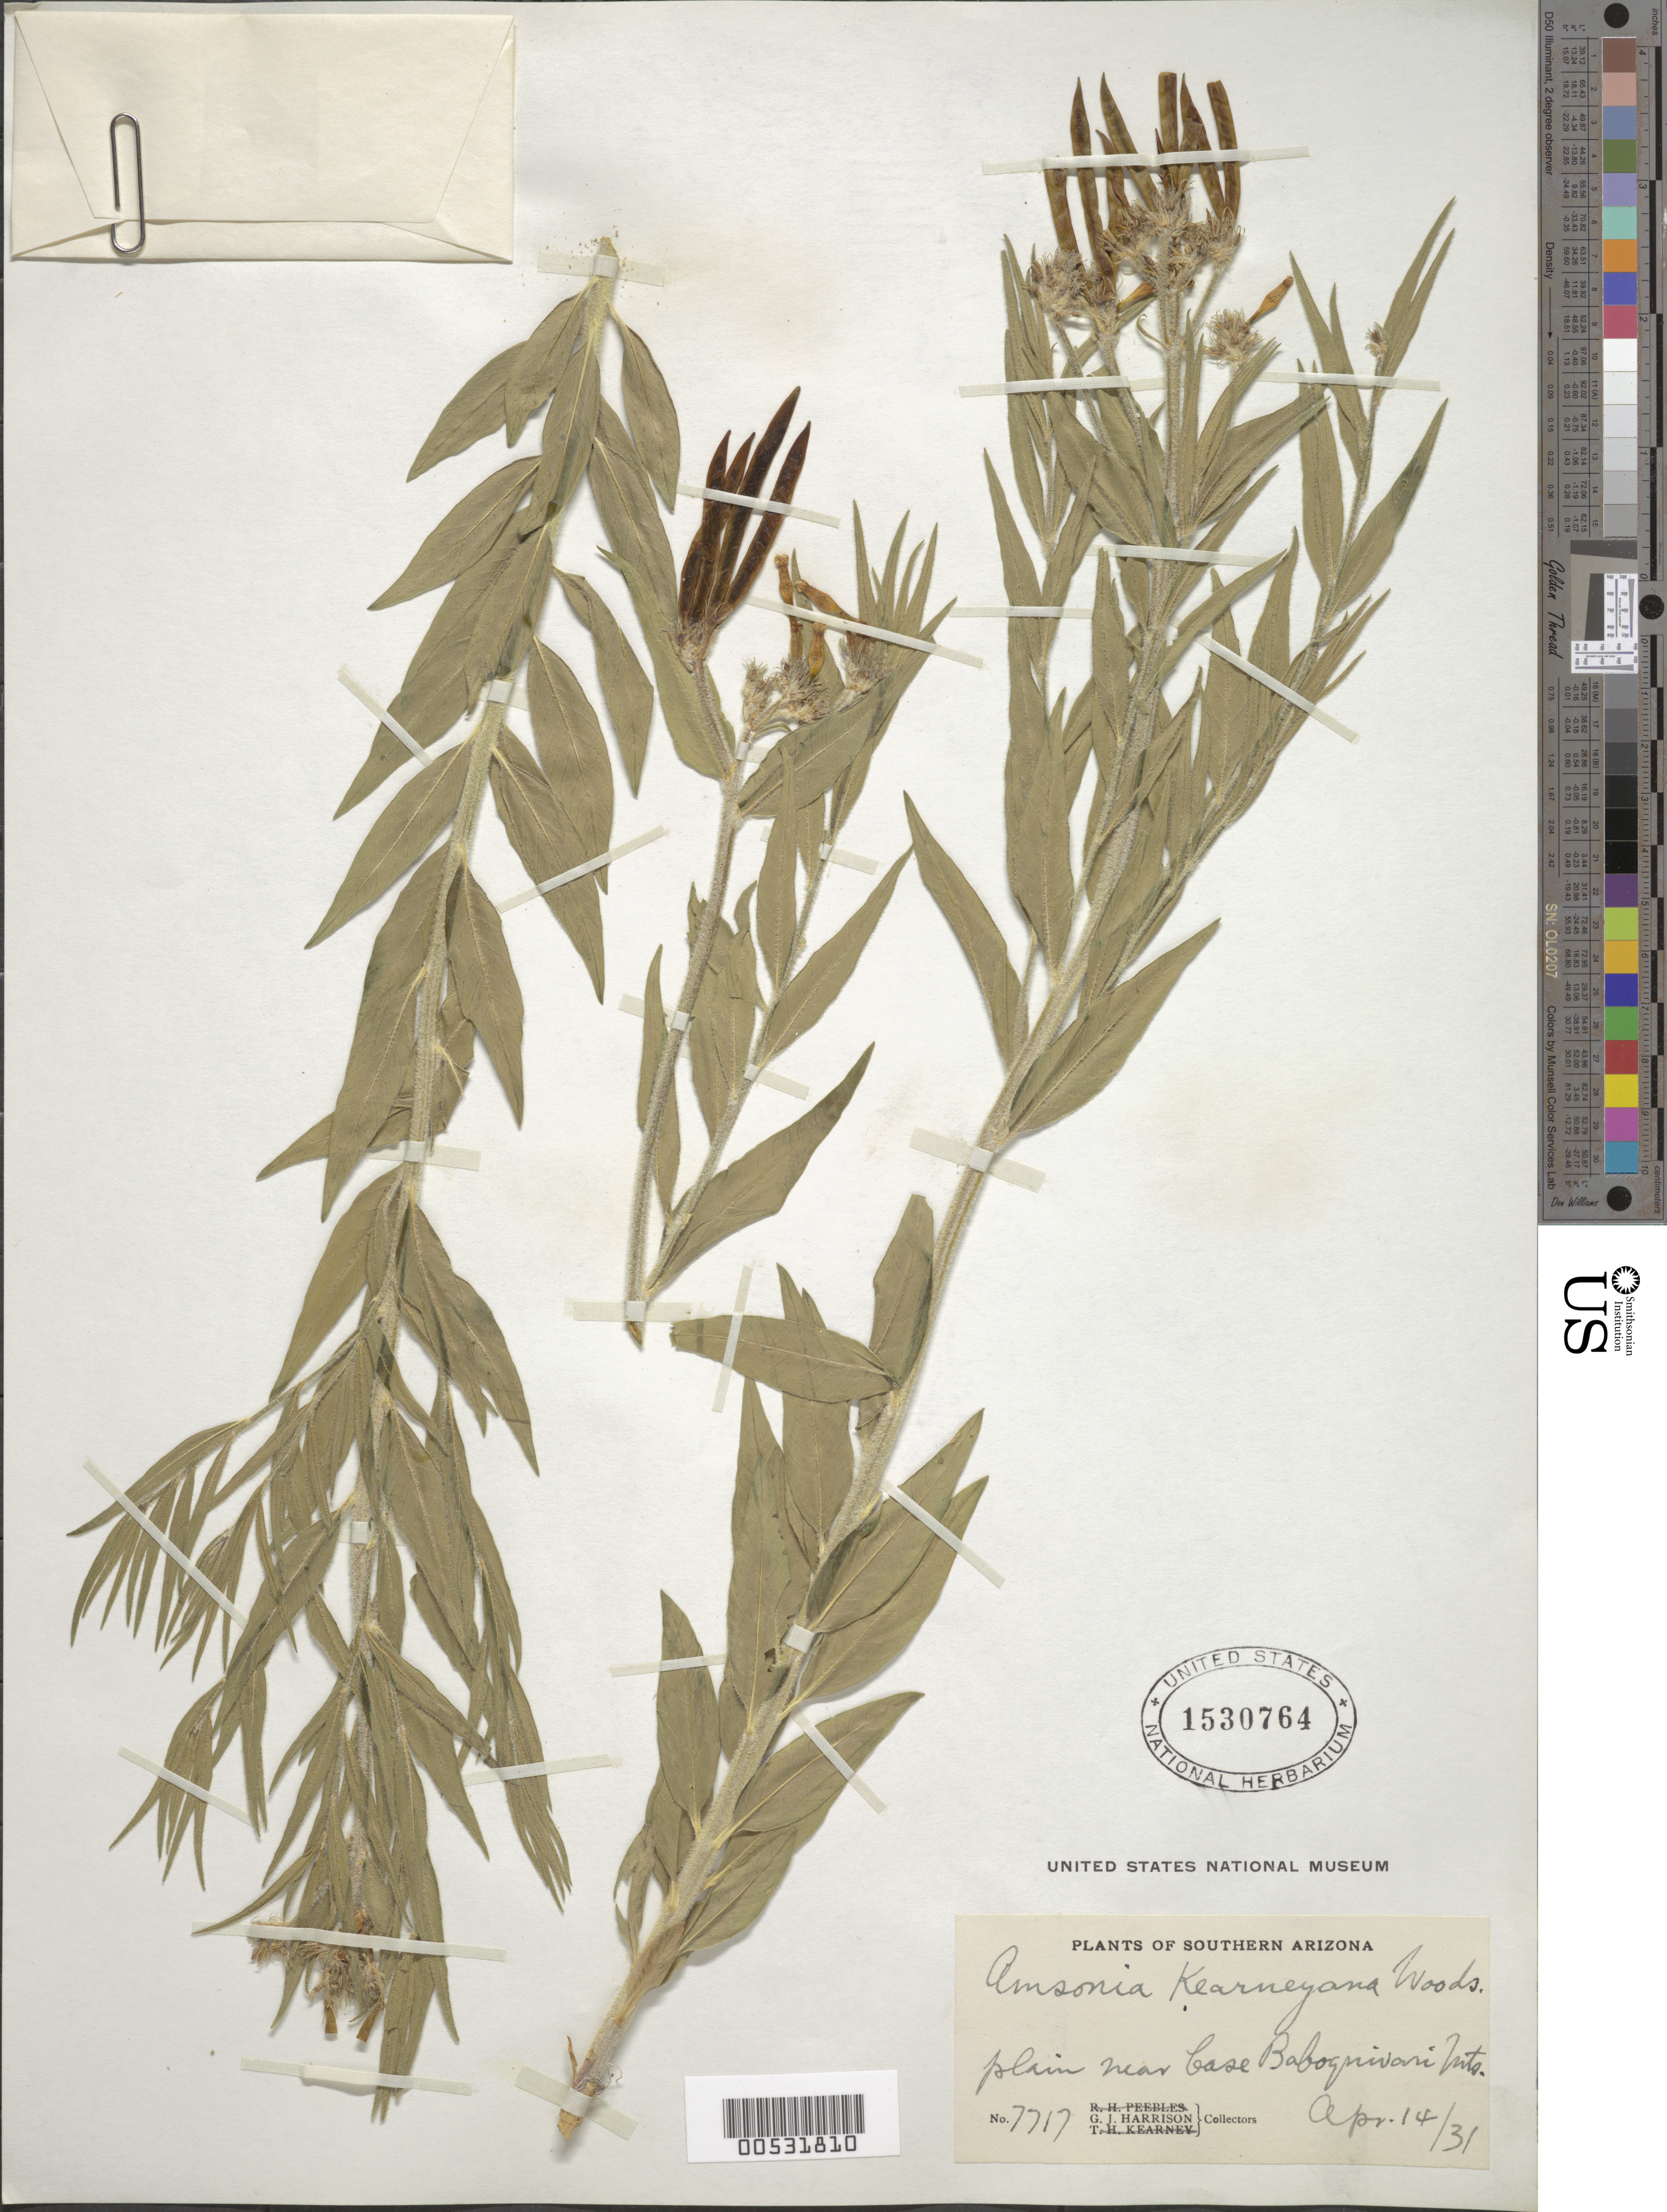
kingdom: Plantae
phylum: Tracheophyta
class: Magnoliopsida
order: Gentianales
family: Apocynaceae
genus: Amsonia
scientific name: Amsonia kearneyana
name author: Woodson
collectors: G. J. Harrison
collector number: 7717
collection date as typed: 14 Apr 1931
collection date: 1931-04-14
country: United States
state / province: Arizona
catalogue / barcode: US 1530764